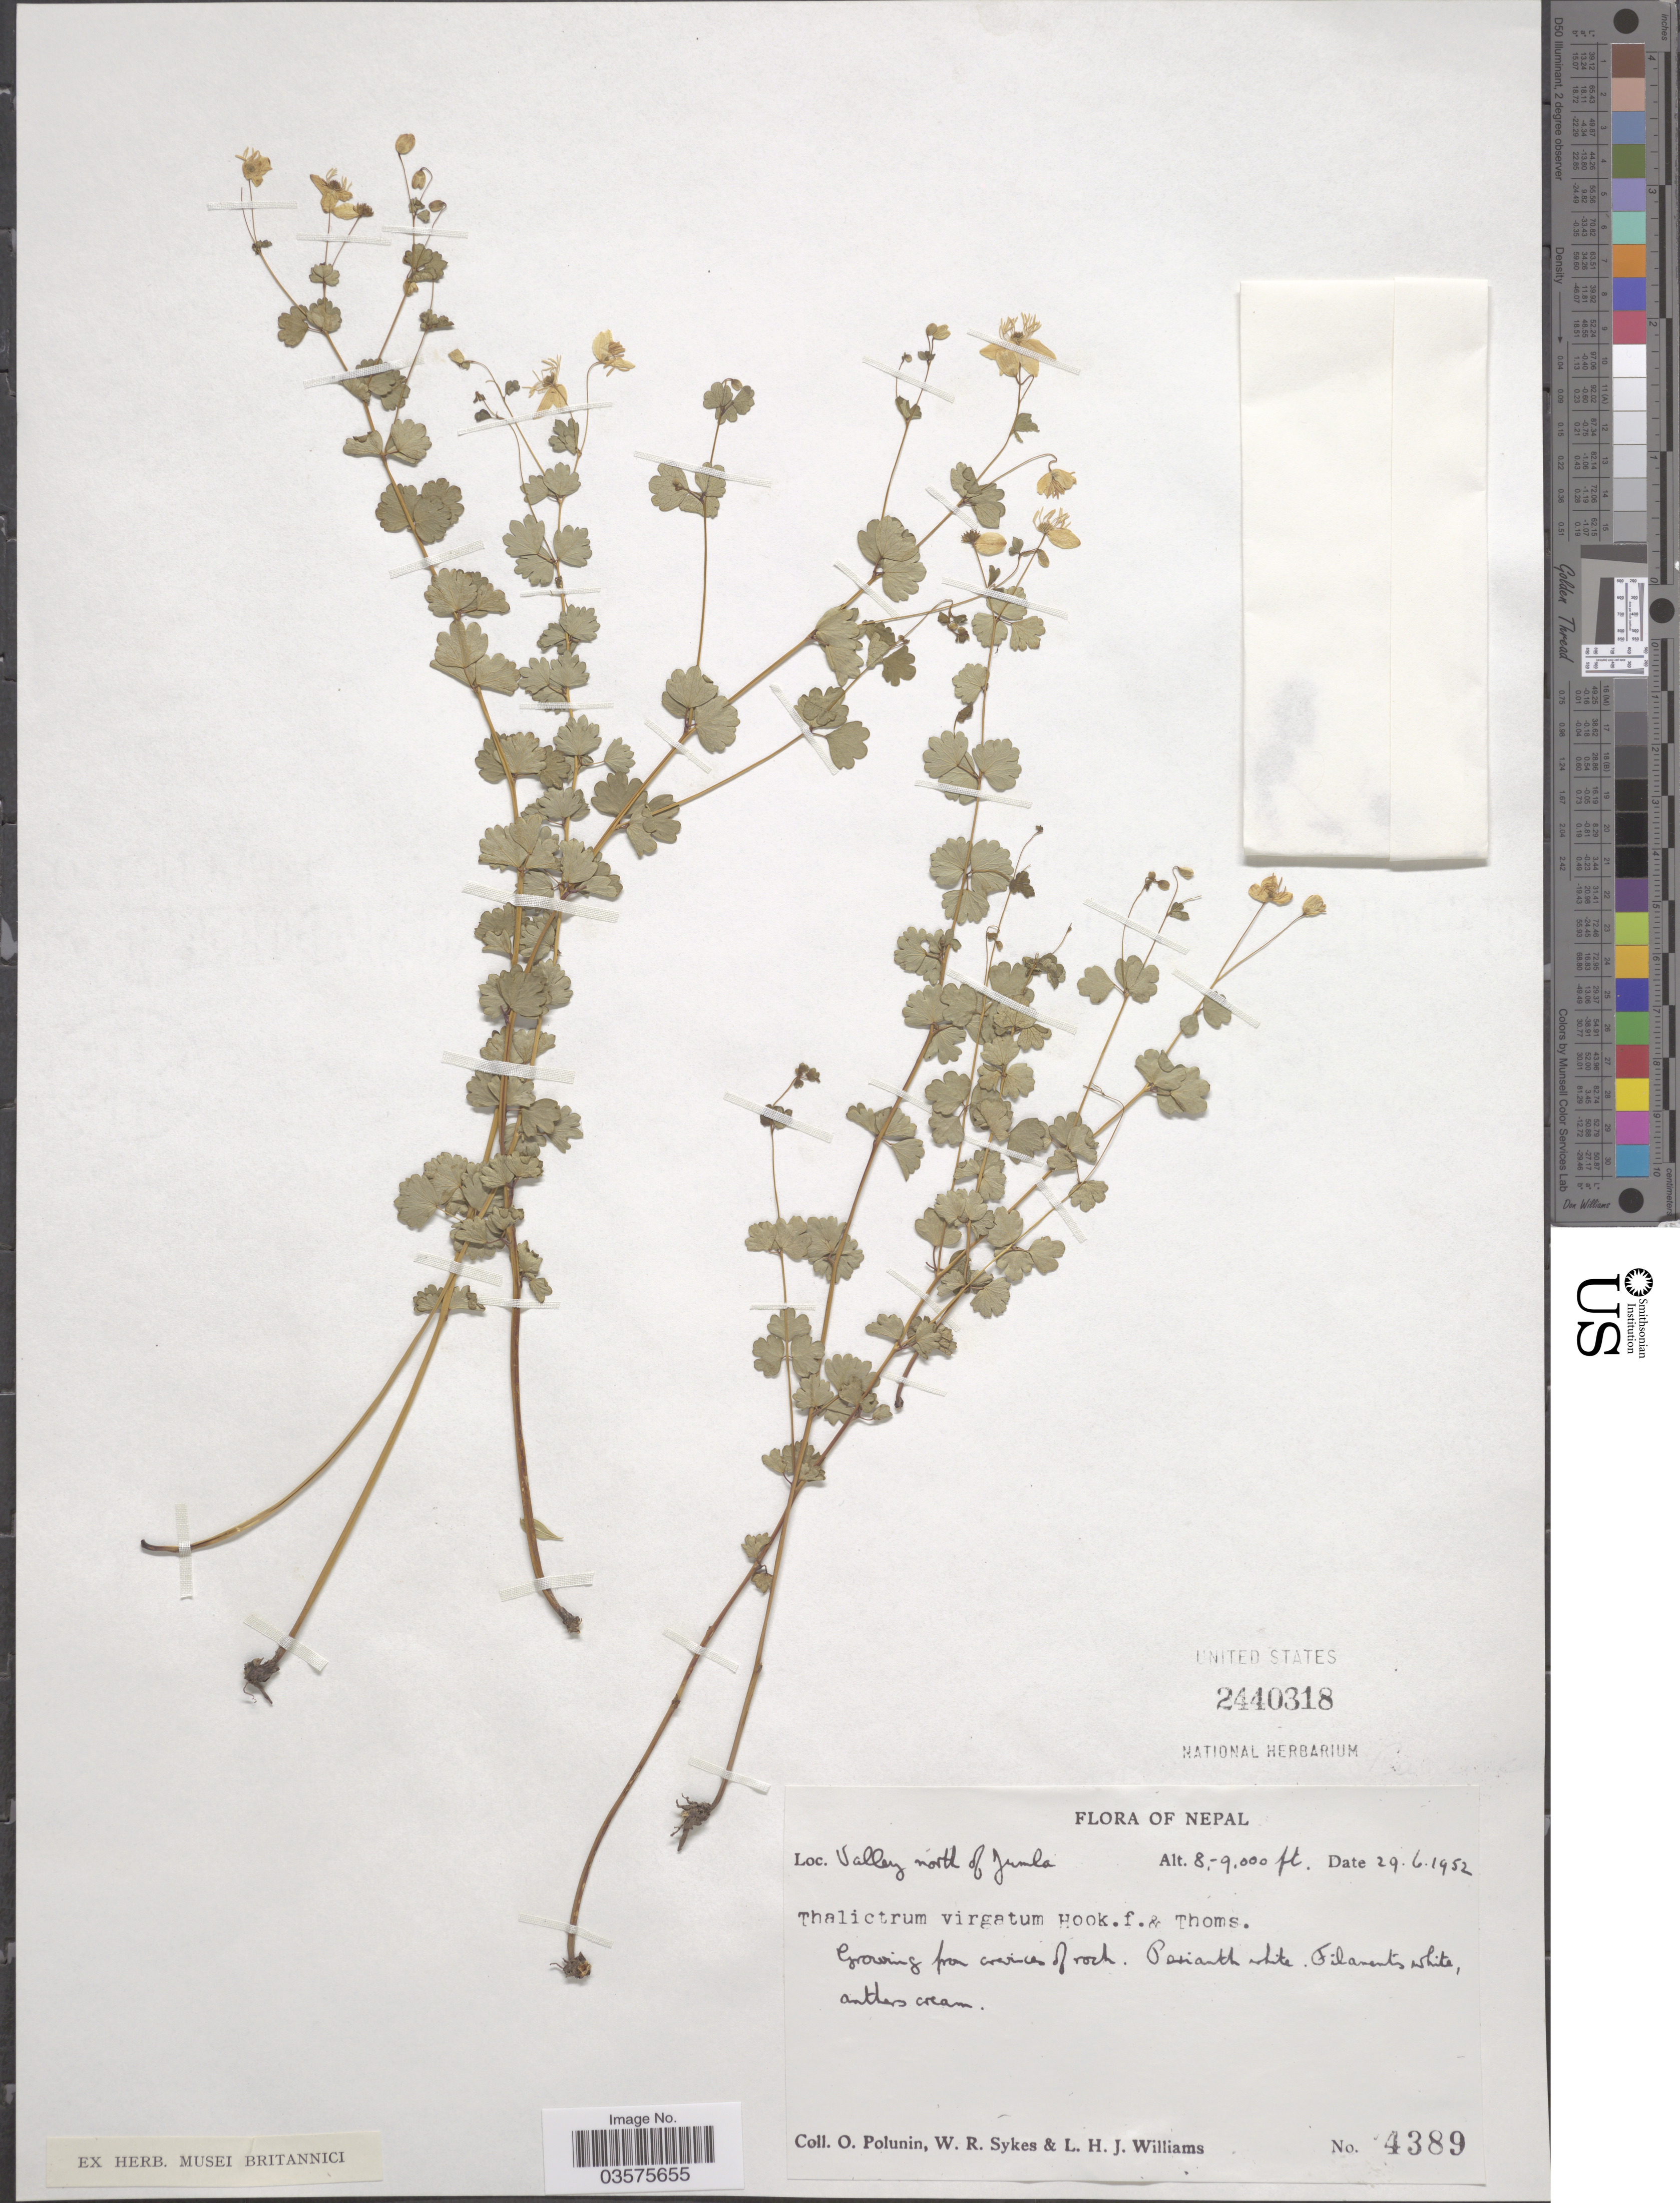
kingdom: Plantae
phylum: Tracheophyta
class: Magnoliopsida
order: Ranunculales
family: Ranunculaceae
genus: Thalictrum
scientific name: Thalictrum virgatum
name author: Hook. f. & Thomson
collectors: O. V. Polunin, W. R. Sykes & L. H. J. Williams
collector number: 4389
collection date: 1952-06-29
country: Nepal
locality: Valley north of Jumla.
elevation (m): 2438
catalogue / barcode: US 2440318